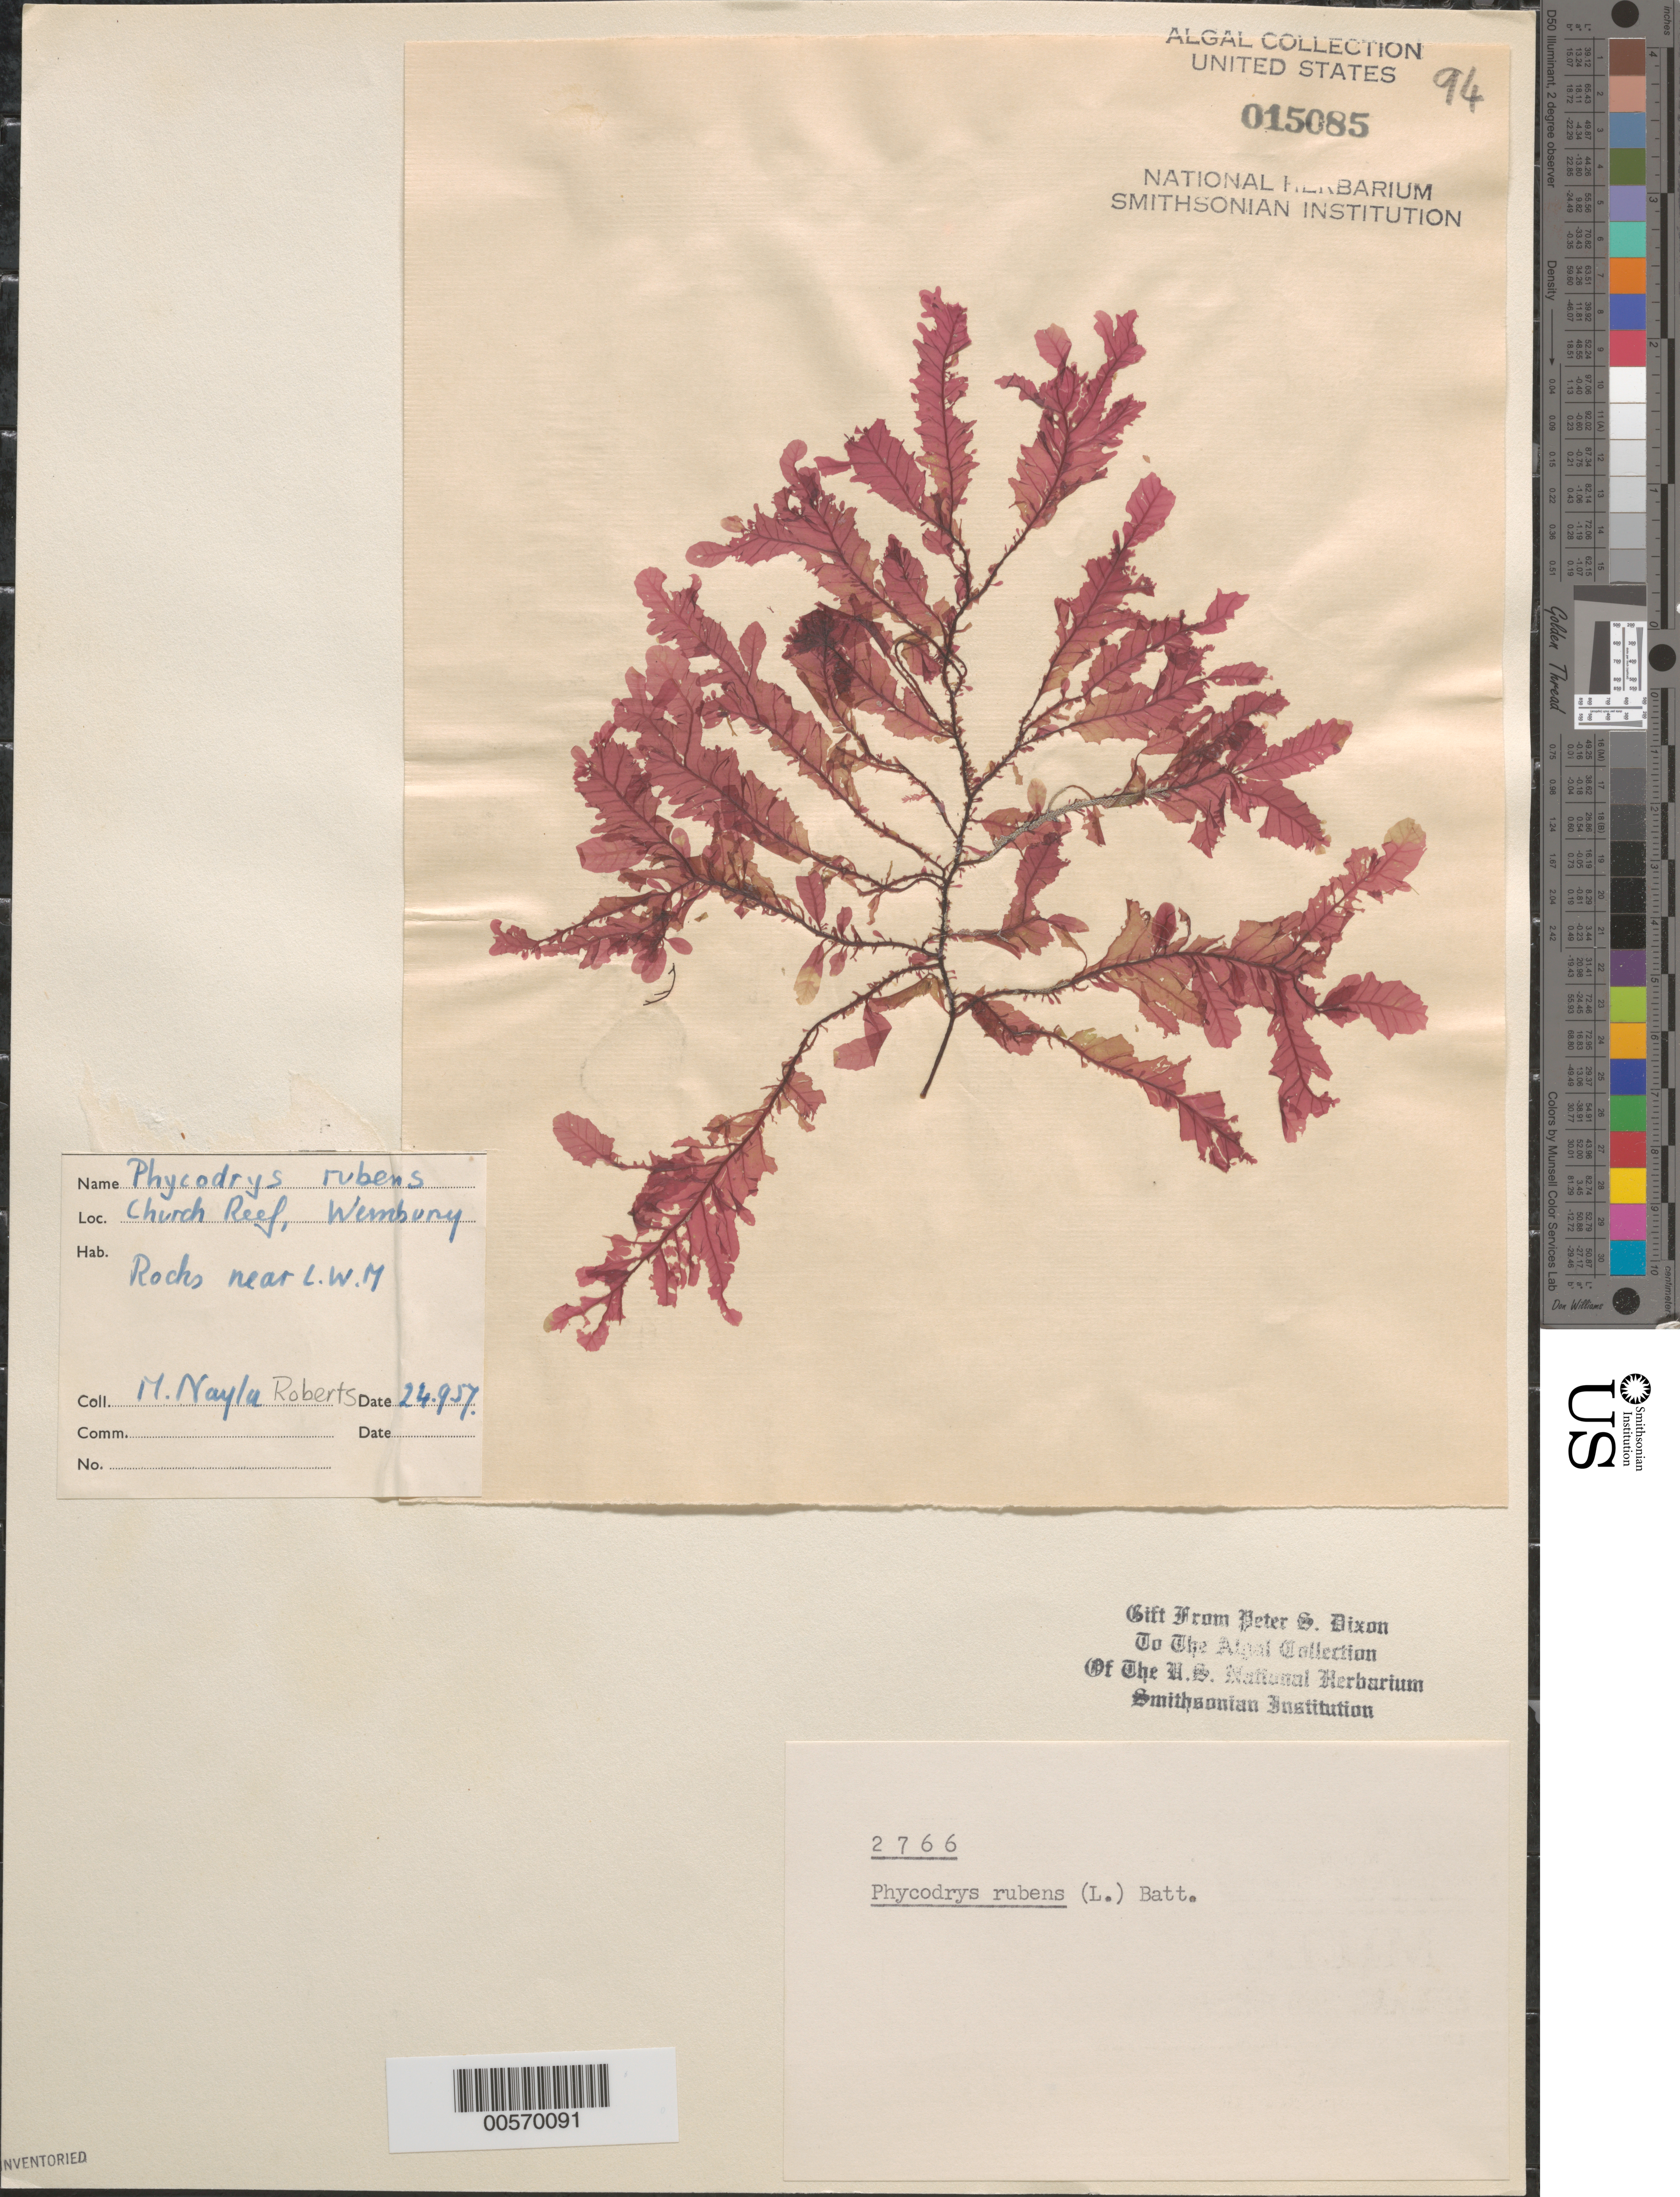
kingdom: Plantae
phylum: Rhodophyta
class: Florideophyceae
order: Ceramiales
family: Delesseriaceae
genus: Phycodrys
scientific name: Phycodrys rubens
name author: (L.) Batters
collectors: M. Roberts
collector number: PSD 2766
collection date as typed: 24 Sep 1957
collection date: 1957-09-24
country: United Kingdom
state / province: England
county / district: Devon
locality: Church Reef, Wembury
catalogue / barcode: US 15085